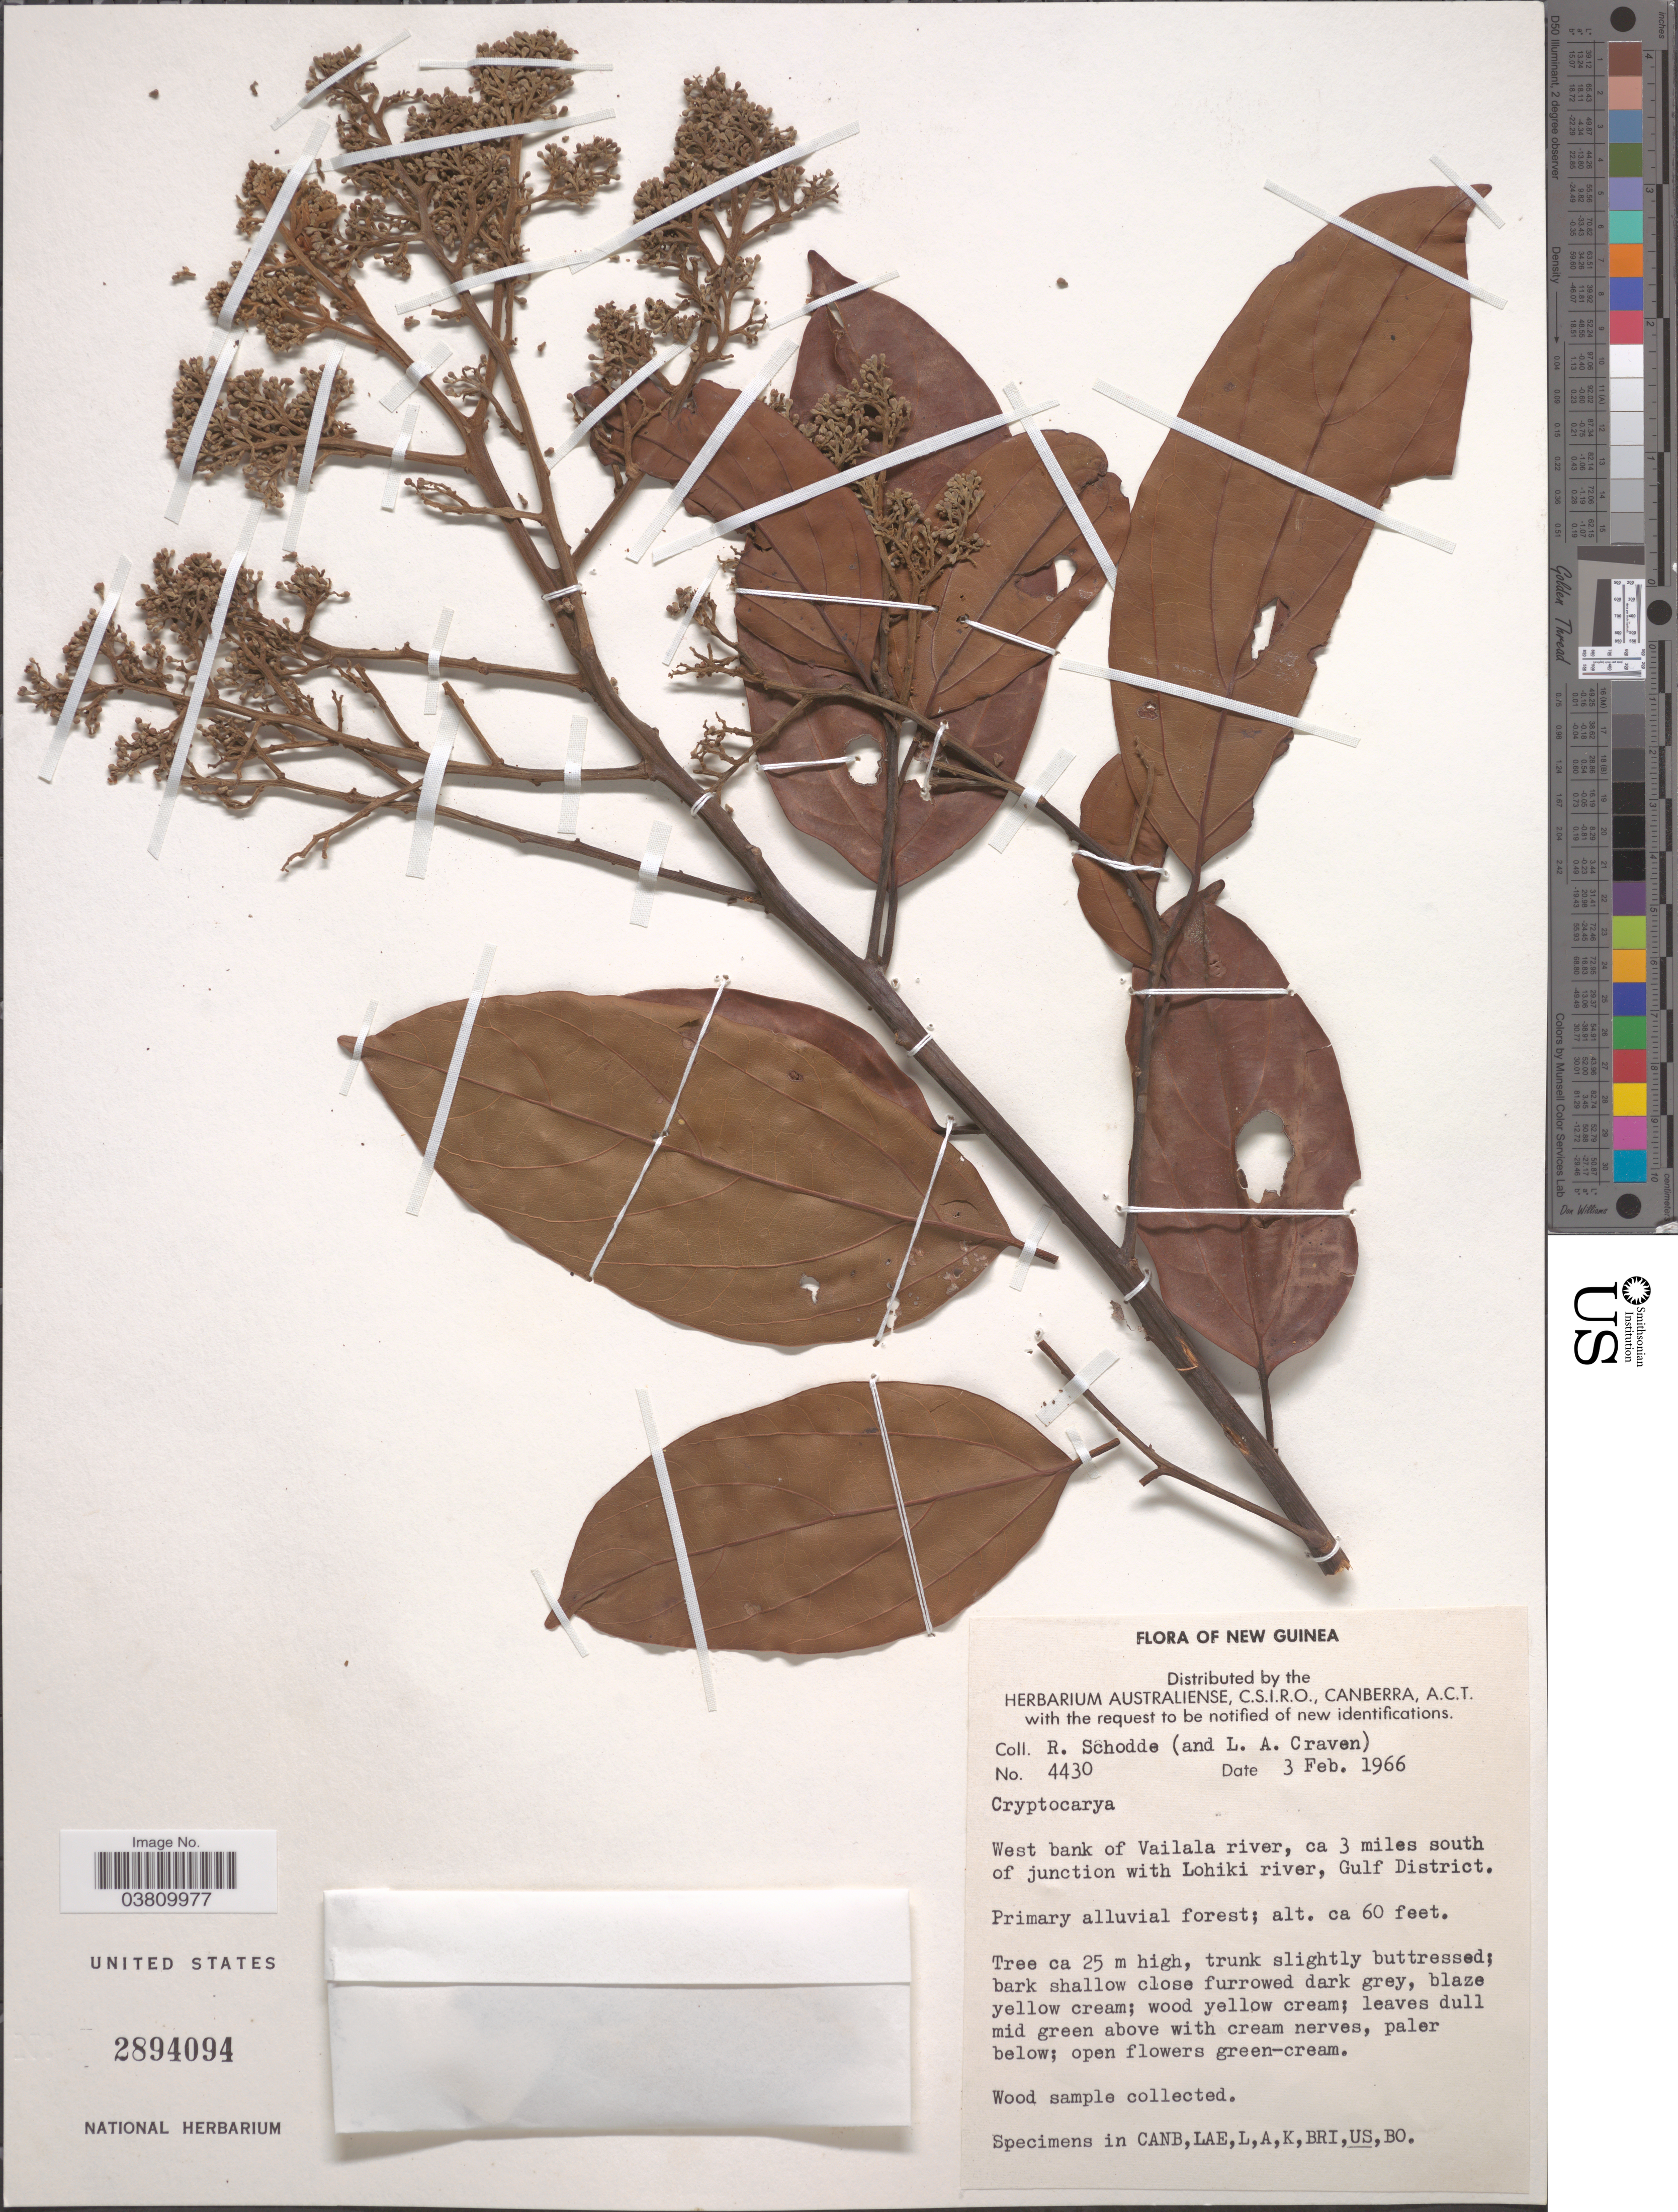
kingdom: Plantae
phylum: Tracheophyta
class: Magnoliopsida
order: Laurales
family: Lauraceae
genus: Cryptocarya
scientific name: Cryptocarya sp.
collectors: R. Schodde & L. A. Craven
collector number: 4430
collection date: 1966-02-03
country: Papua New Guinea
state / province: Gulf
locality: New Guinea. West bank of Vailala river, ca 3 miles south of junction with Lohiki river, Gulf District.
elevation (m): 18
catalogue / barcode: US 2894094